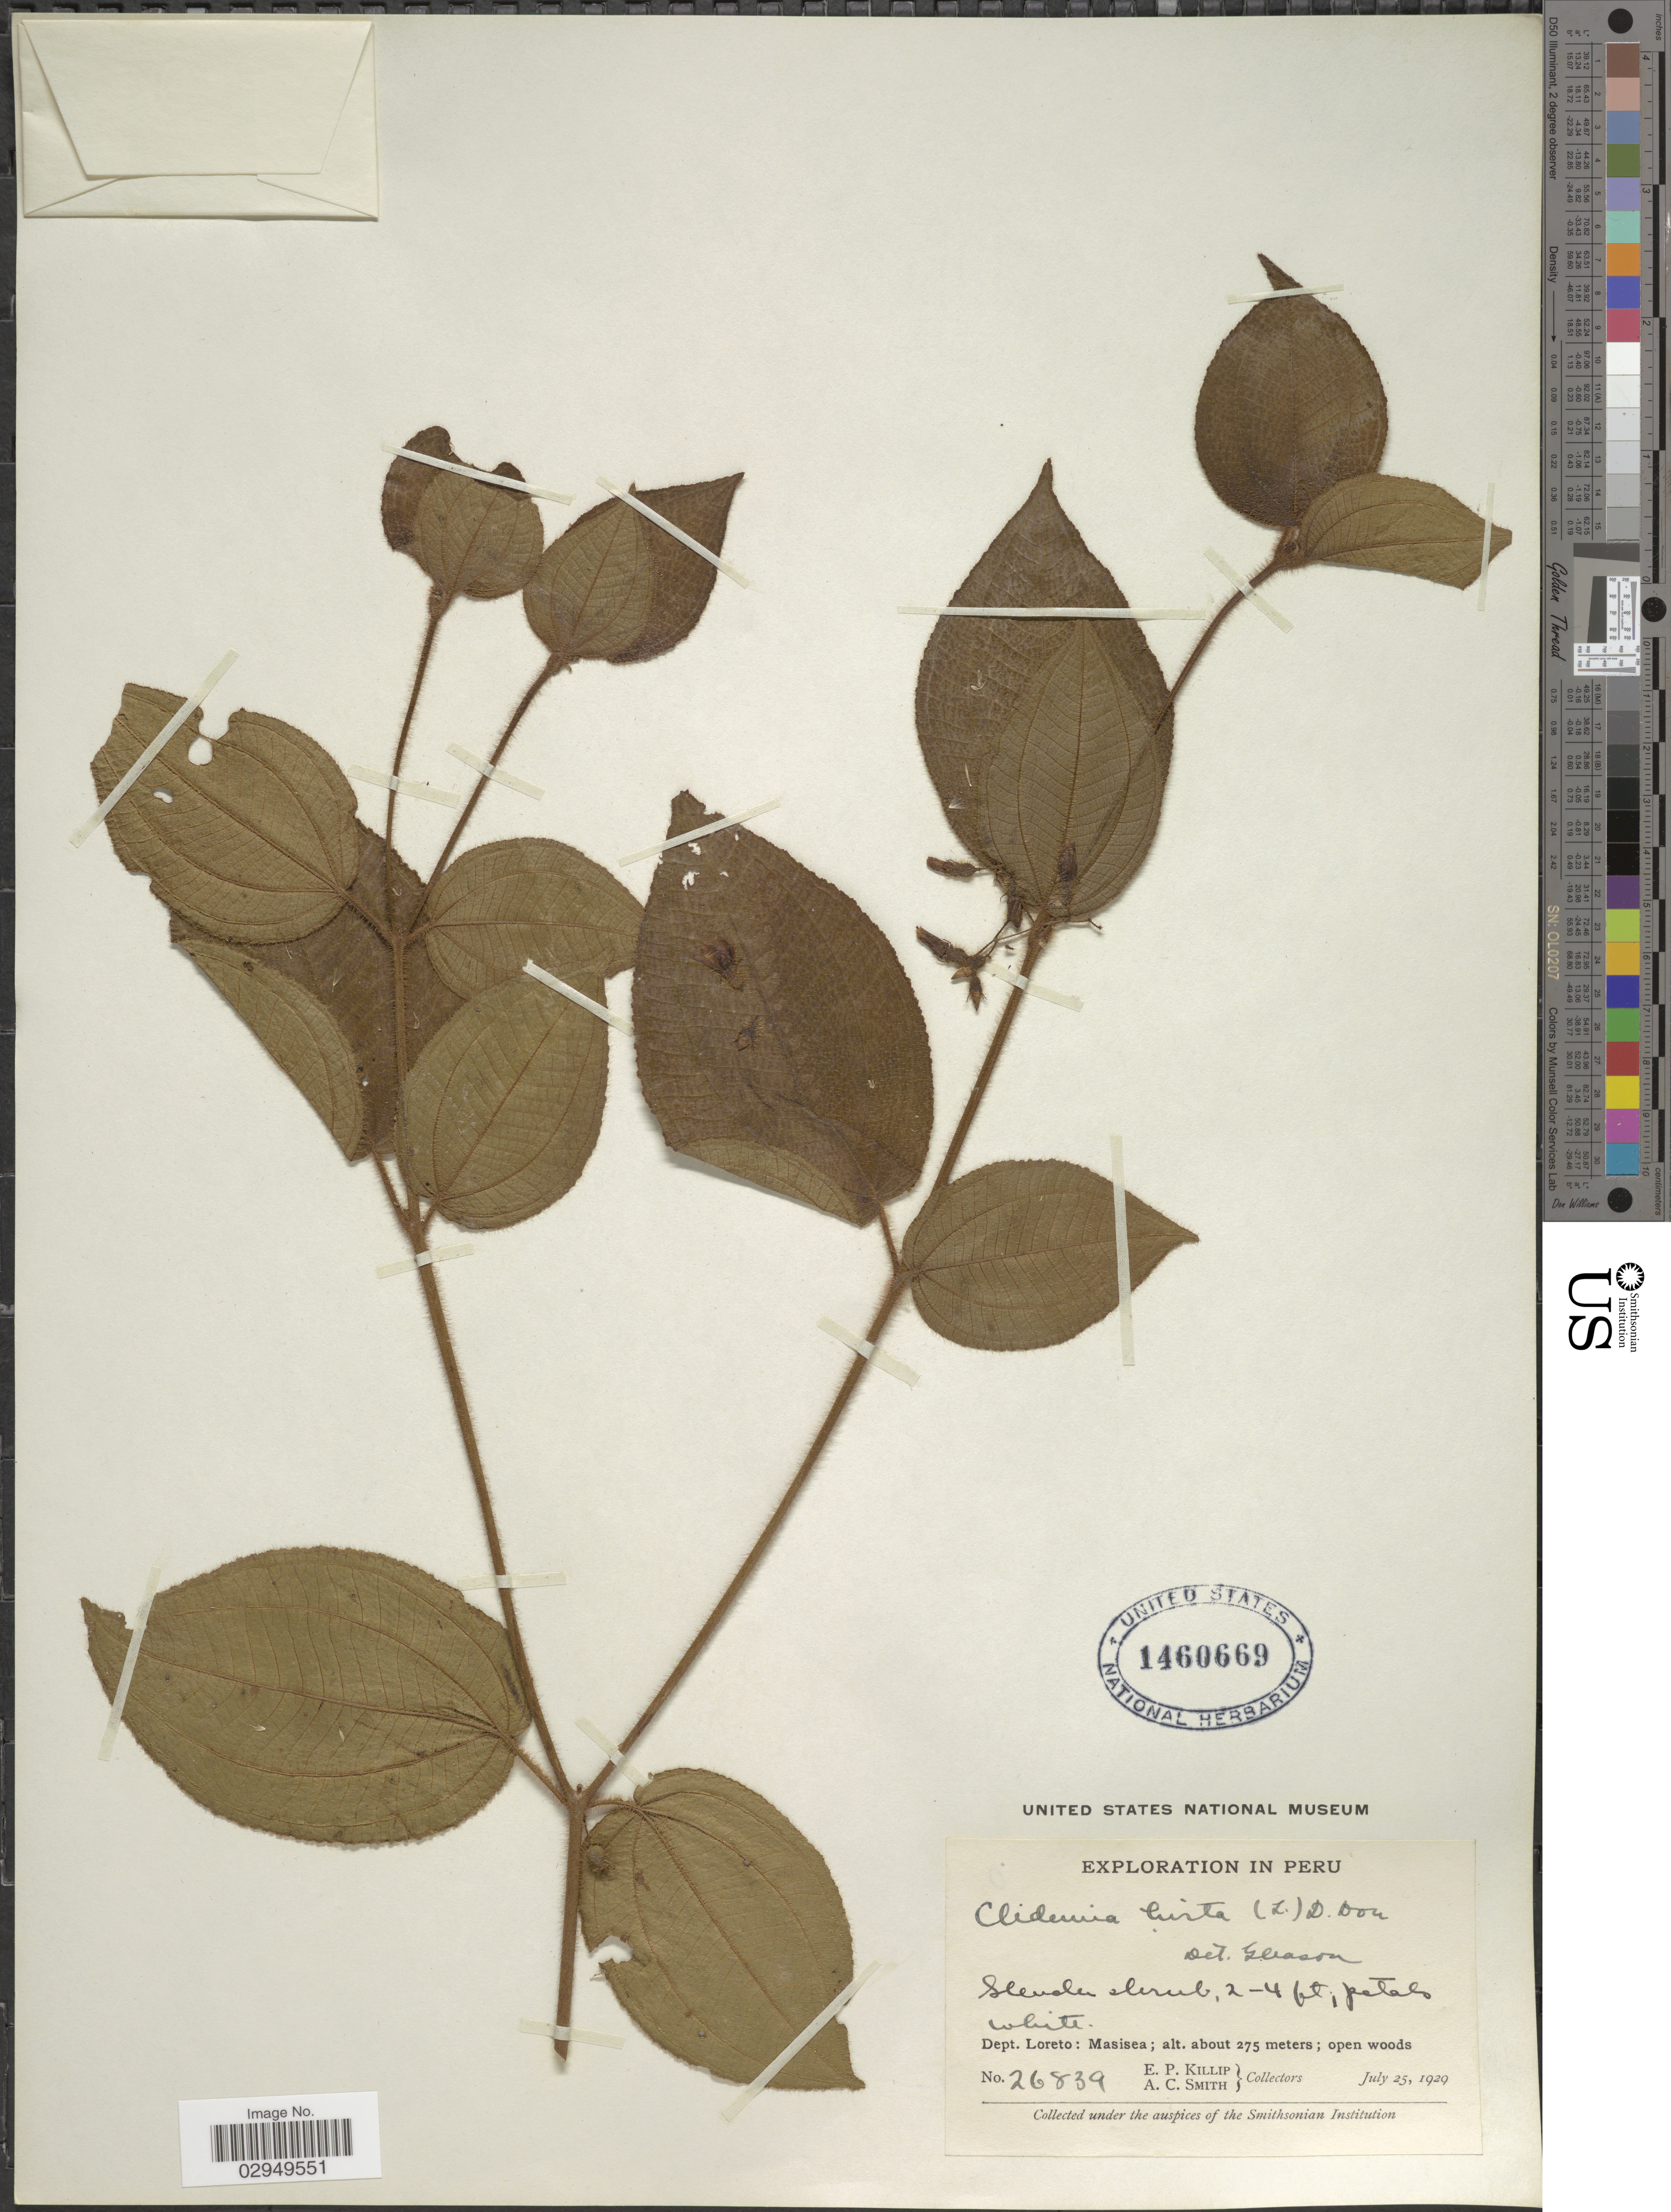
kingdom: Plantae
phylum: Tracheophyta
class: Magnoliopsida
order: Myrtales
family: Melastomataceae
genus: Clidemia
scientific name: Clidemia hirta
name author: (L.) D. Don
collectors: E. P. Killip & A. C. Smith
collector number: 26839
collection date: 1929-07-25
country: Peru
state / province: Loreto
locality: Dept. Loreto: Masisea.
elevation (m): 275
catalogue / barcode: US 1460669